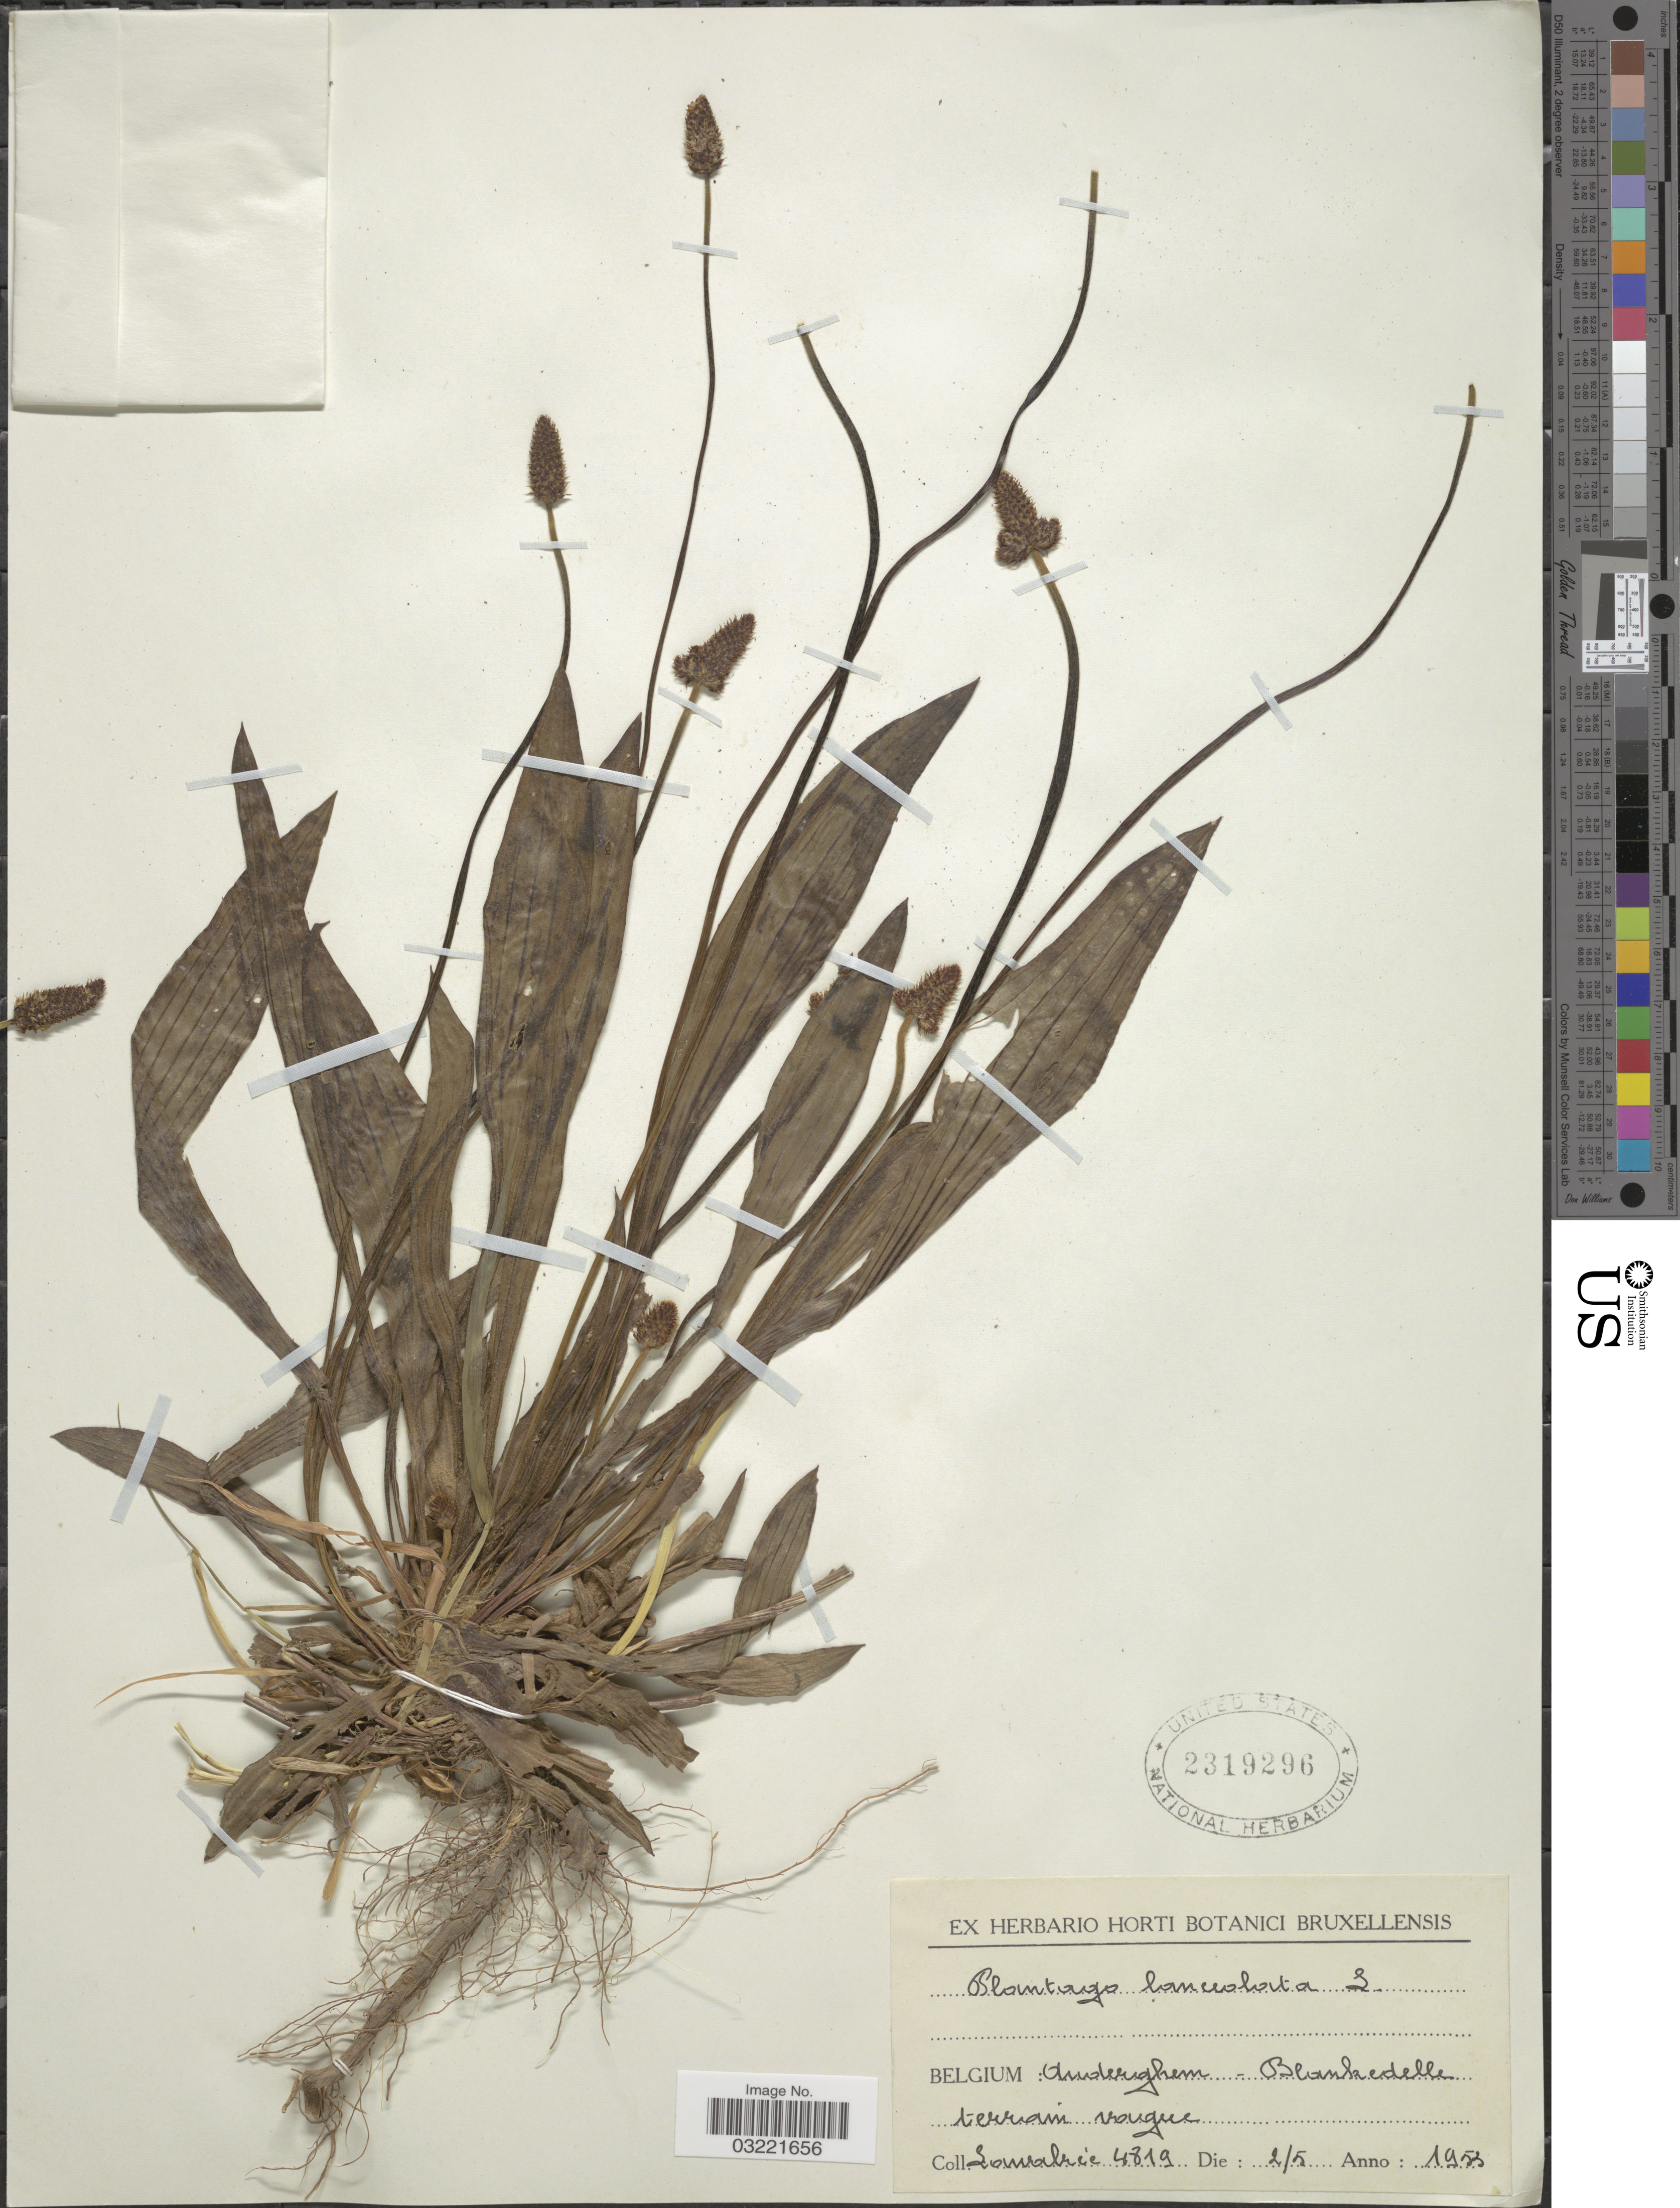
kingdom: Plantae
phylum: Tracheophyta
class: Magnoliopsida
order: Lamiales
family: Plantaginaceae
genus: Plantago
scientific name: Plantago lanceolata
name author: L.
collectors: A. G. Lawalrée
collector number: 4819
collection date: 1953-05-02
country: Belgium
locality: Auderghem-Blankedelle terrain vougue.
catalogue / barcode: US 2319296